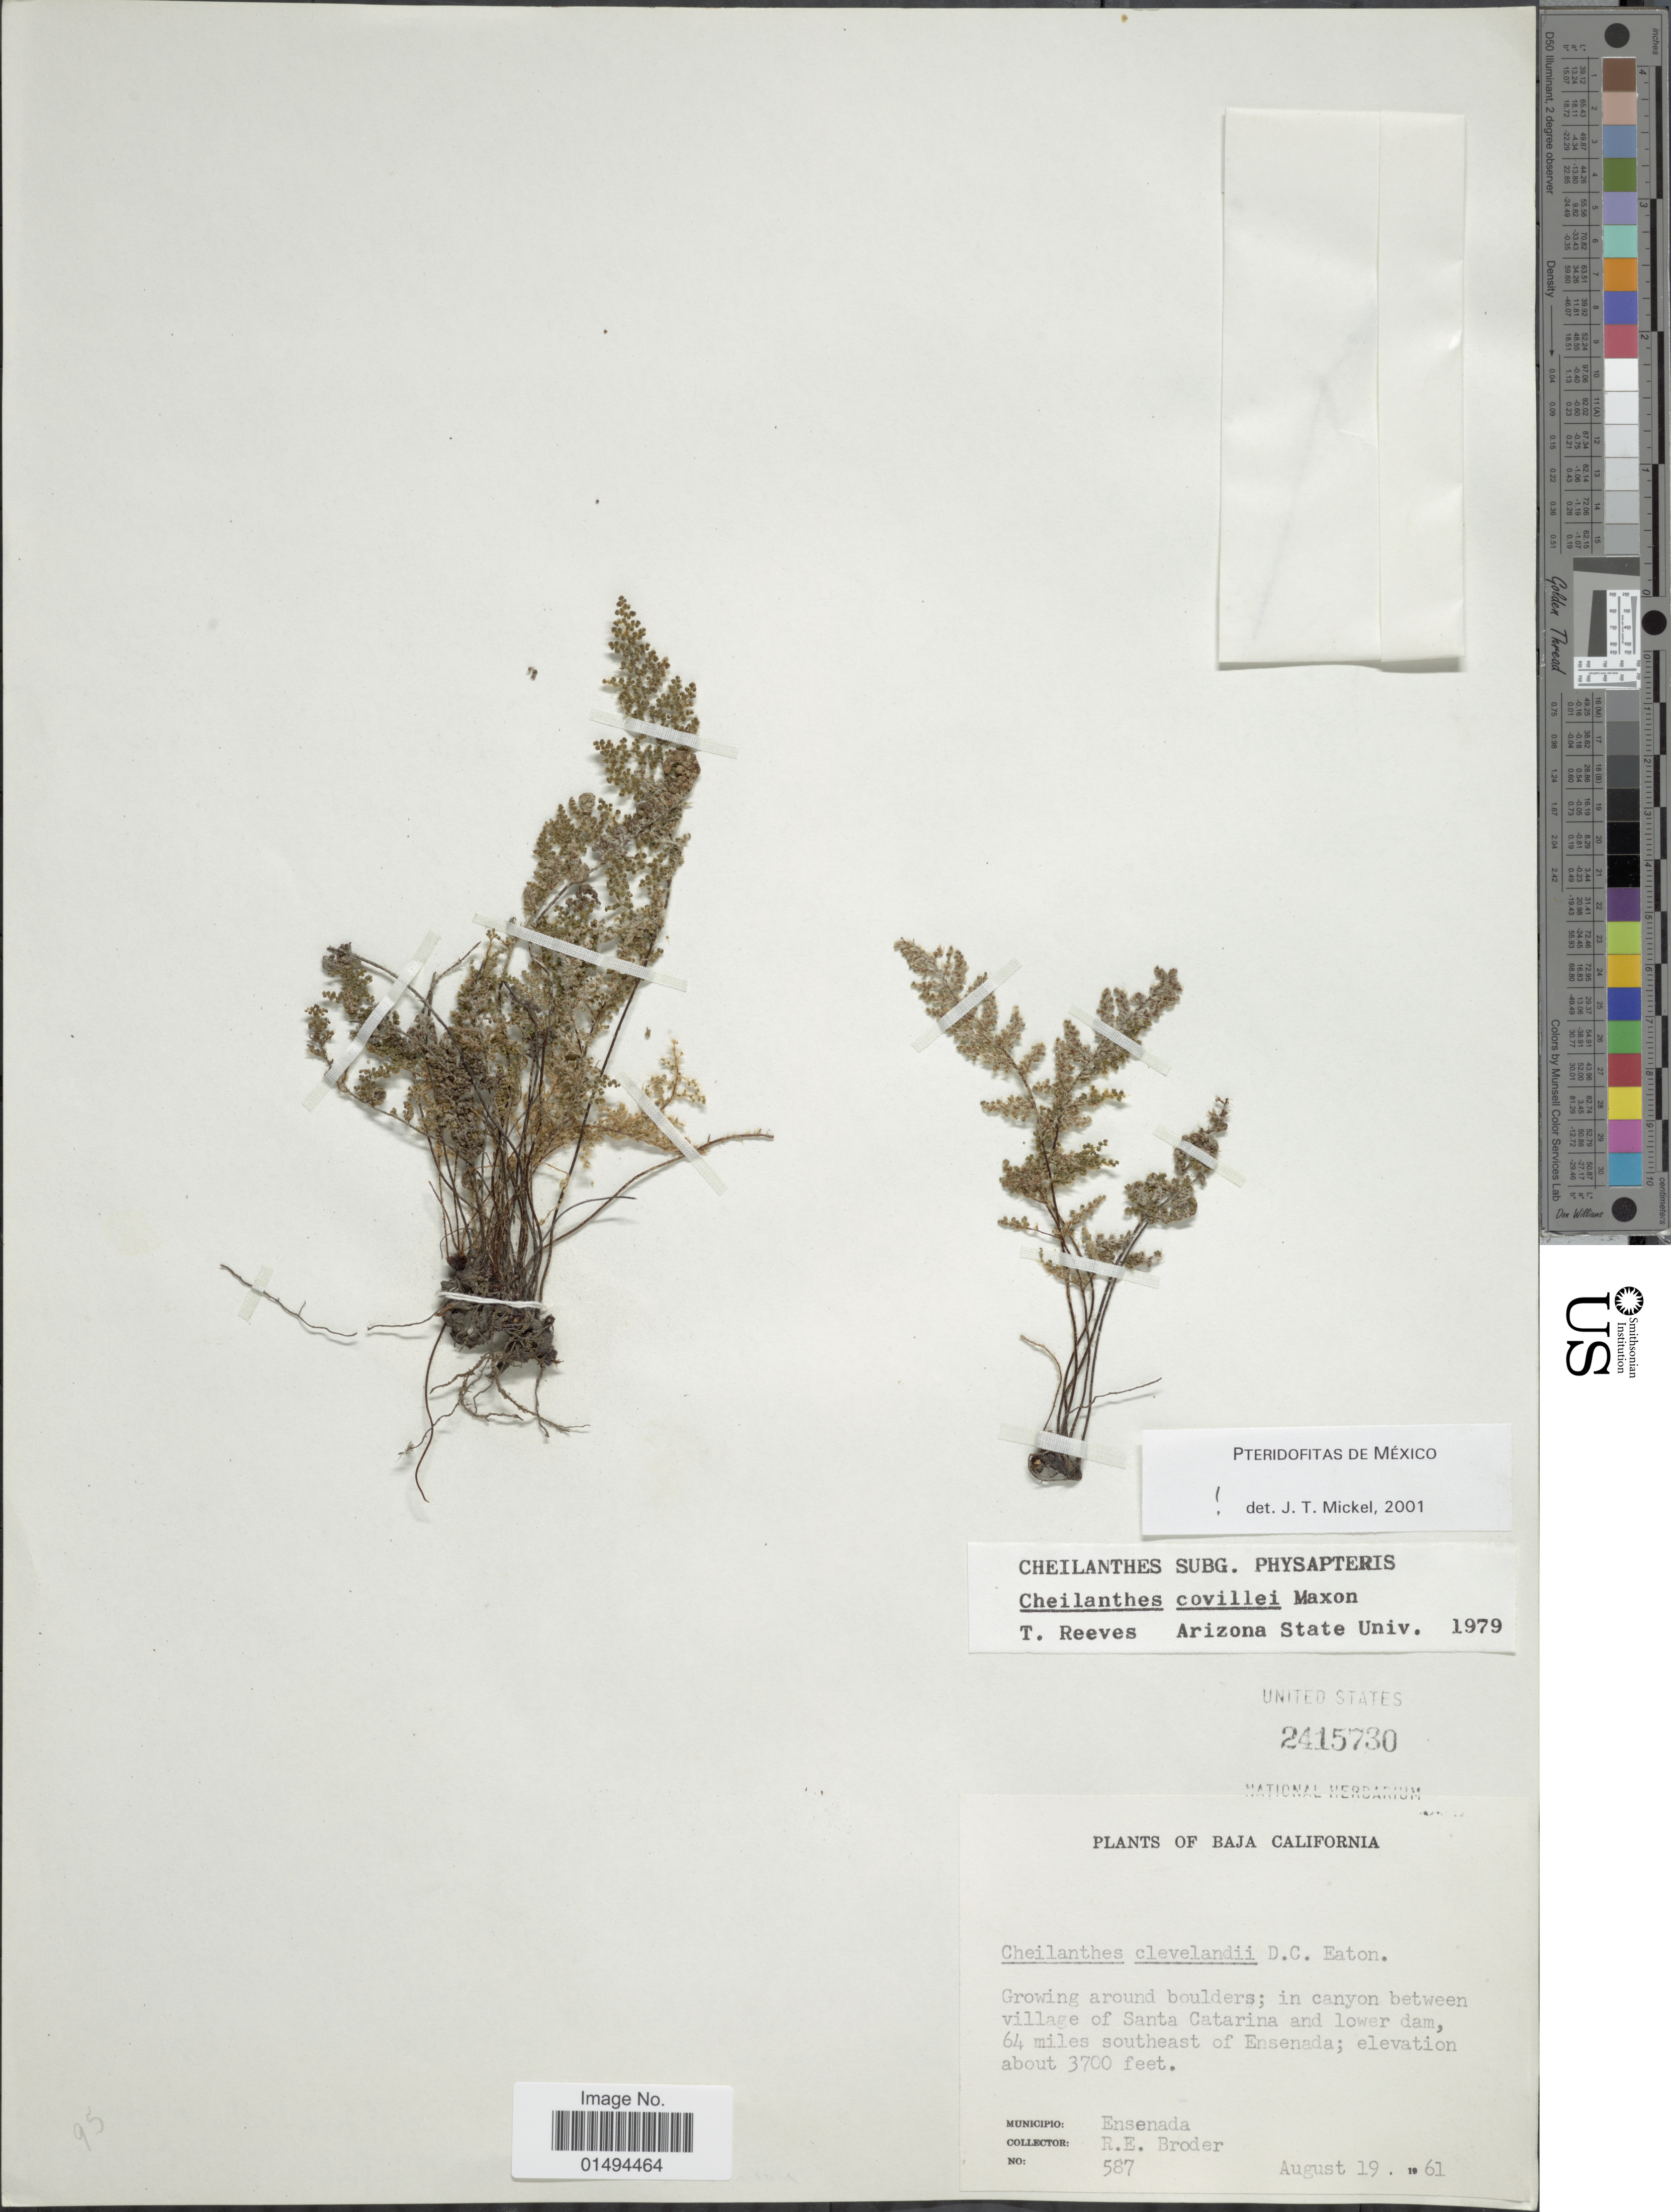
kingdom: Plantae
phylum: Tracheophyta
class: Polypodiopsida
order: Polypodiales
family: Pteridaceae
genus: Myriopteris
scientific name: Myriopteris covillei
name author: (Maxon) Á. Löve & D. Löve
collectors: R. Broder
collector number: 587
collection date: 1961-08-19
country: Mexico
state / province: Baja California Norte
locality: Growing around boulders; in canyon between village of Santa Catarina and lower dam, 64 miles southeast of Ensenada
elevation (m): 1128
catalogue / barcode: US 2415730